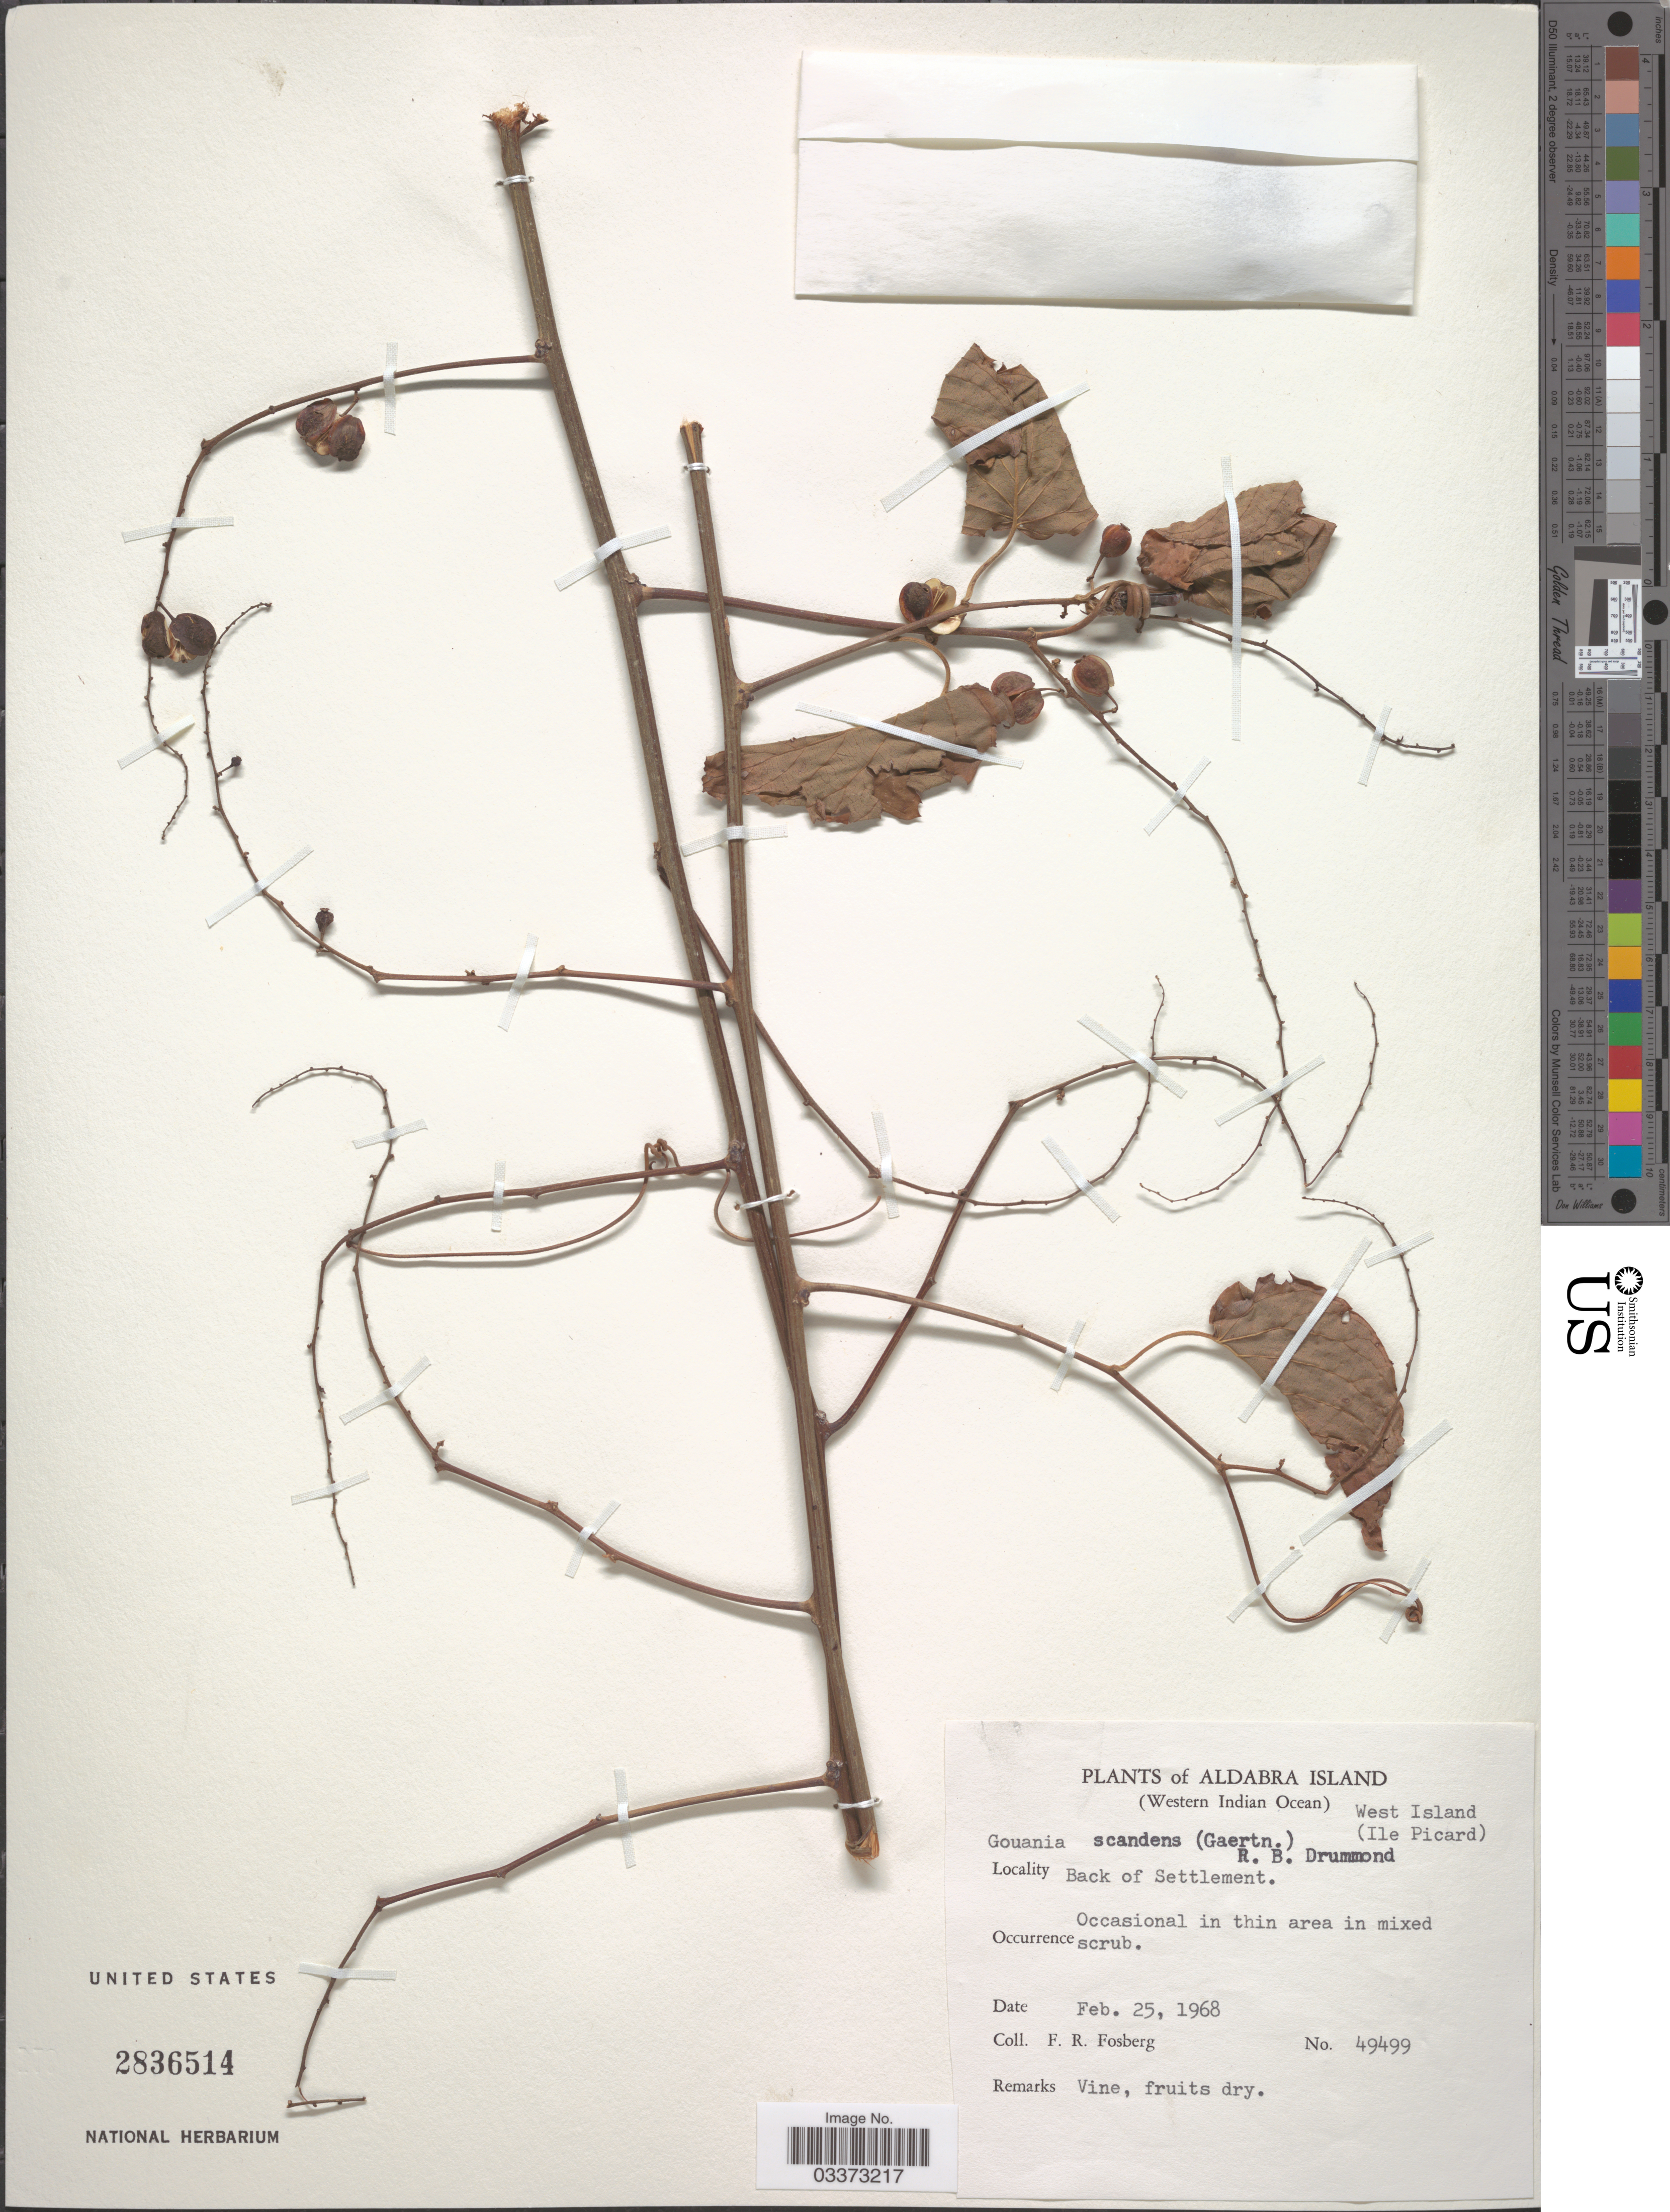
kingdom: Plantae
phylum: Tracheophyta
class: Magnoliopsida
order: Rosales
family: Rhamnaceae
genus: Gouania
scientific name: Gouania scandens subsp. scandens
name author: (Gaertn.) R.B. Drumm.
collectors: F. R. Fosberg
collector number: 49499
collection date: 1968-02-25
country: Seychelles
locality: Aldabra Island (Western Indian Ocean). West Island (Ile Picard). Back of Settlement.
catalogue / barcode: US 2836514